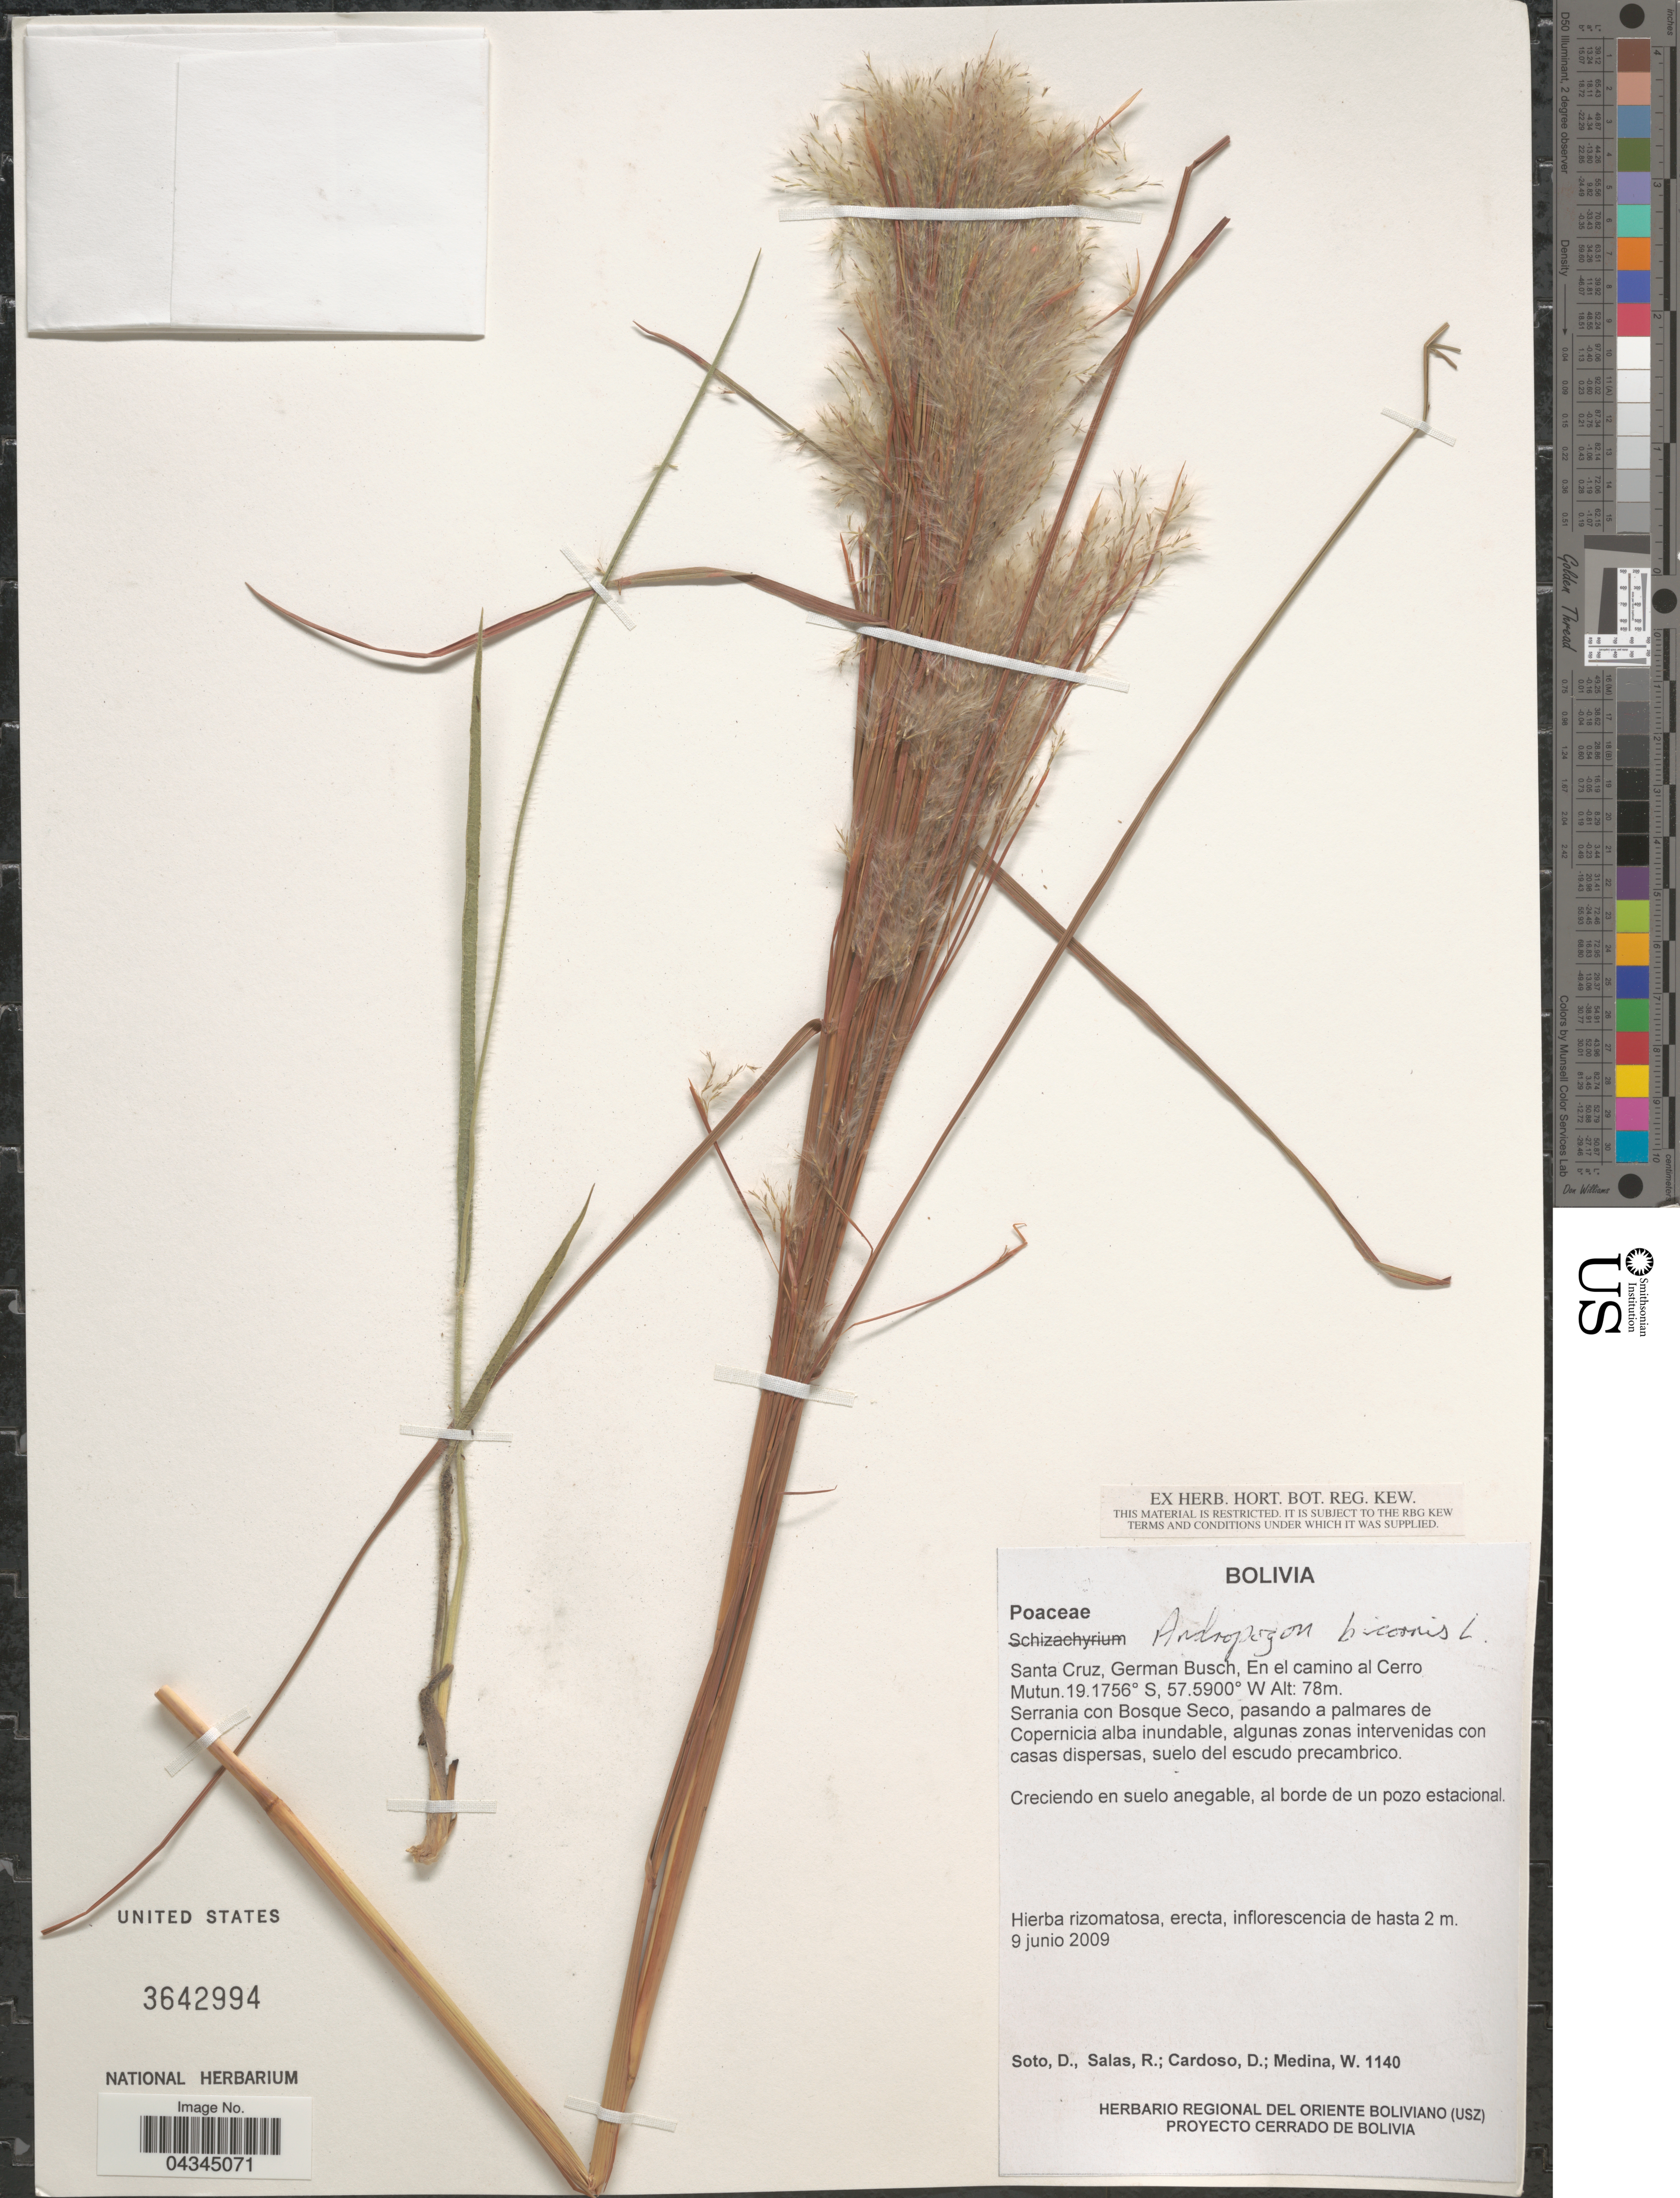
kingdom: Plantae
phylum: Tracheophyta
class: Liliopsida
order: Poales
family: Poaceae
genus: Andropogon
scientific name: Andropogon bicornis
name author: L.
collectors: D. Soto, R. Salas, D. Cardoso & W. Medina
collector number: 1140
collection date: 2009-06-09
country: Bolivia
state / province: Santa Cruz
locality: German Busch, En el camino al Cerro Mutun.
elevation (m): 78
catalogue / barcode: US 3642994